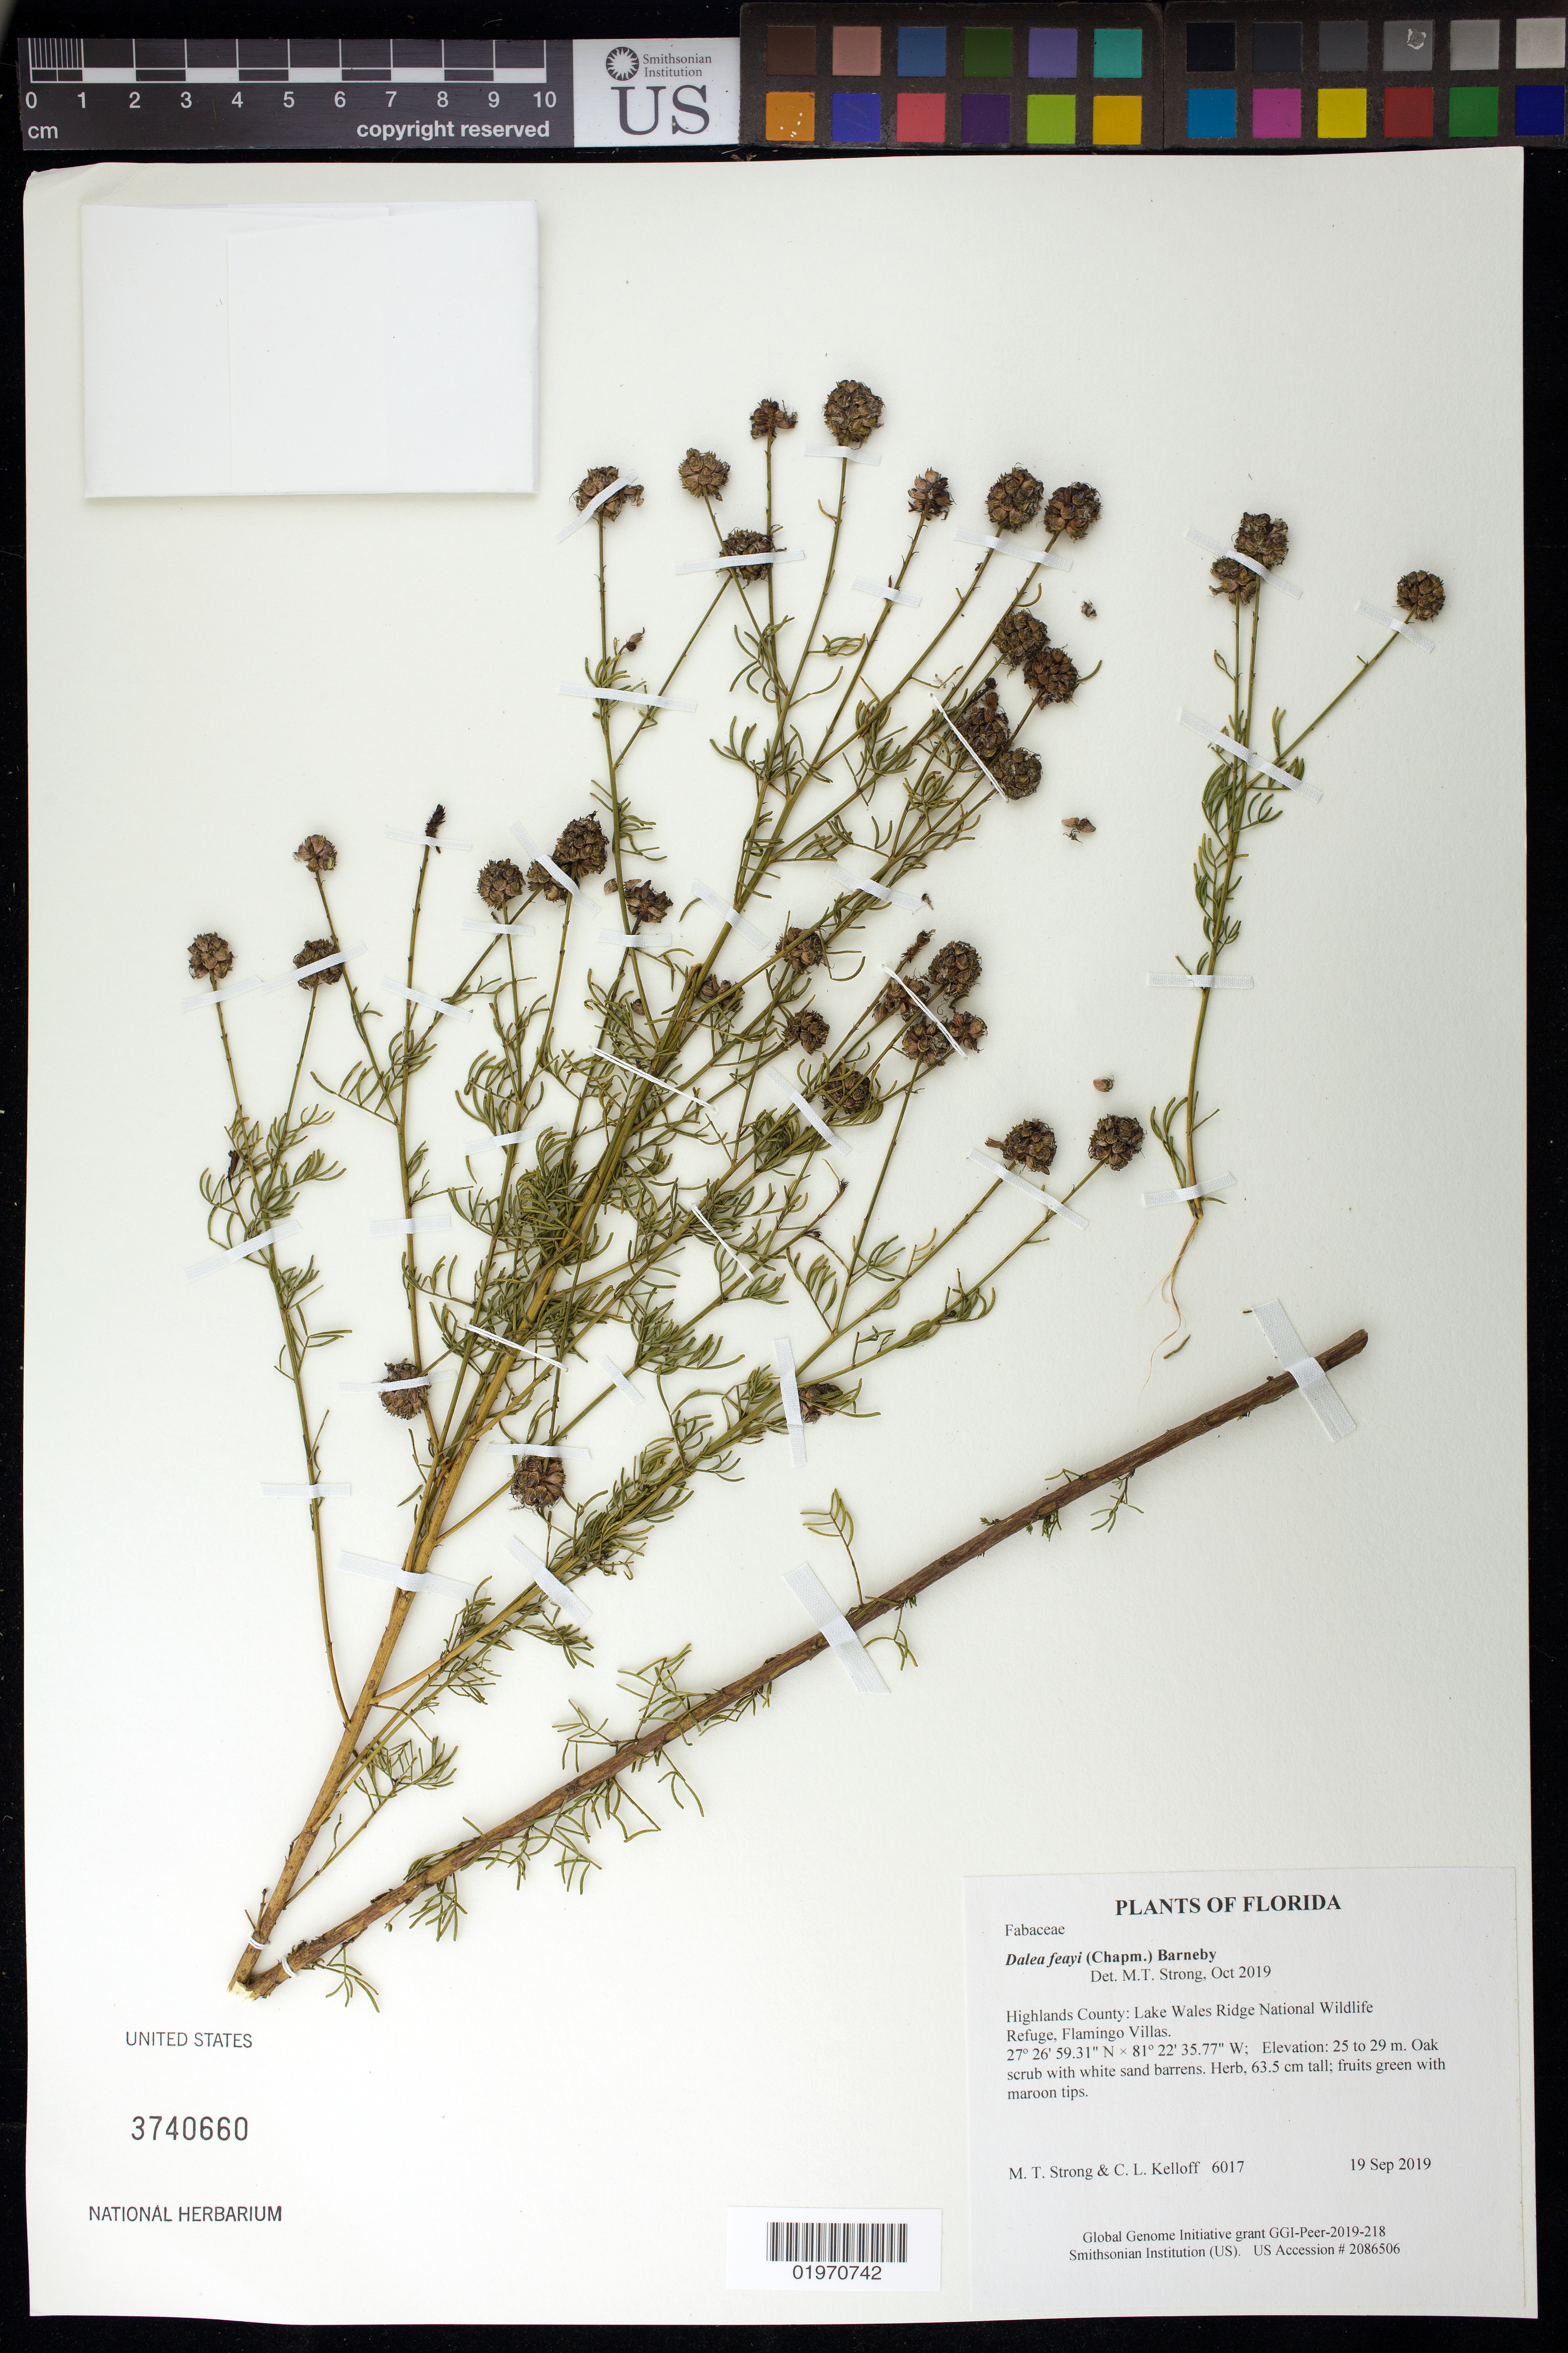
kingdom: Plantae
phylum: Tracheophyta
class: Magnoliopsida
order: Fabales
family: Fabaceae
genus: Dalea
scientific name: Dalea feayi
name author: (Chapm.) Barneby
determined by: Strong, Mark T., (BOT), Smithsonian Institution - National Museum of Natural History (UNITED STATES)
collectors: M. T. Strong & C. L. Kelloff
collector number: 6017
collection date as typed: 19 Sep 2019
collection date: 2019-09-19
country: United States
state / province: Florida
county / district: Highlands County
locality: Lake Wales Ridge National Wildlife Refuge, Flamingo Villas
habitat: Oak scrub with white sand barrens.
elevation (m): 25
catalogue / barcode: US 3740660